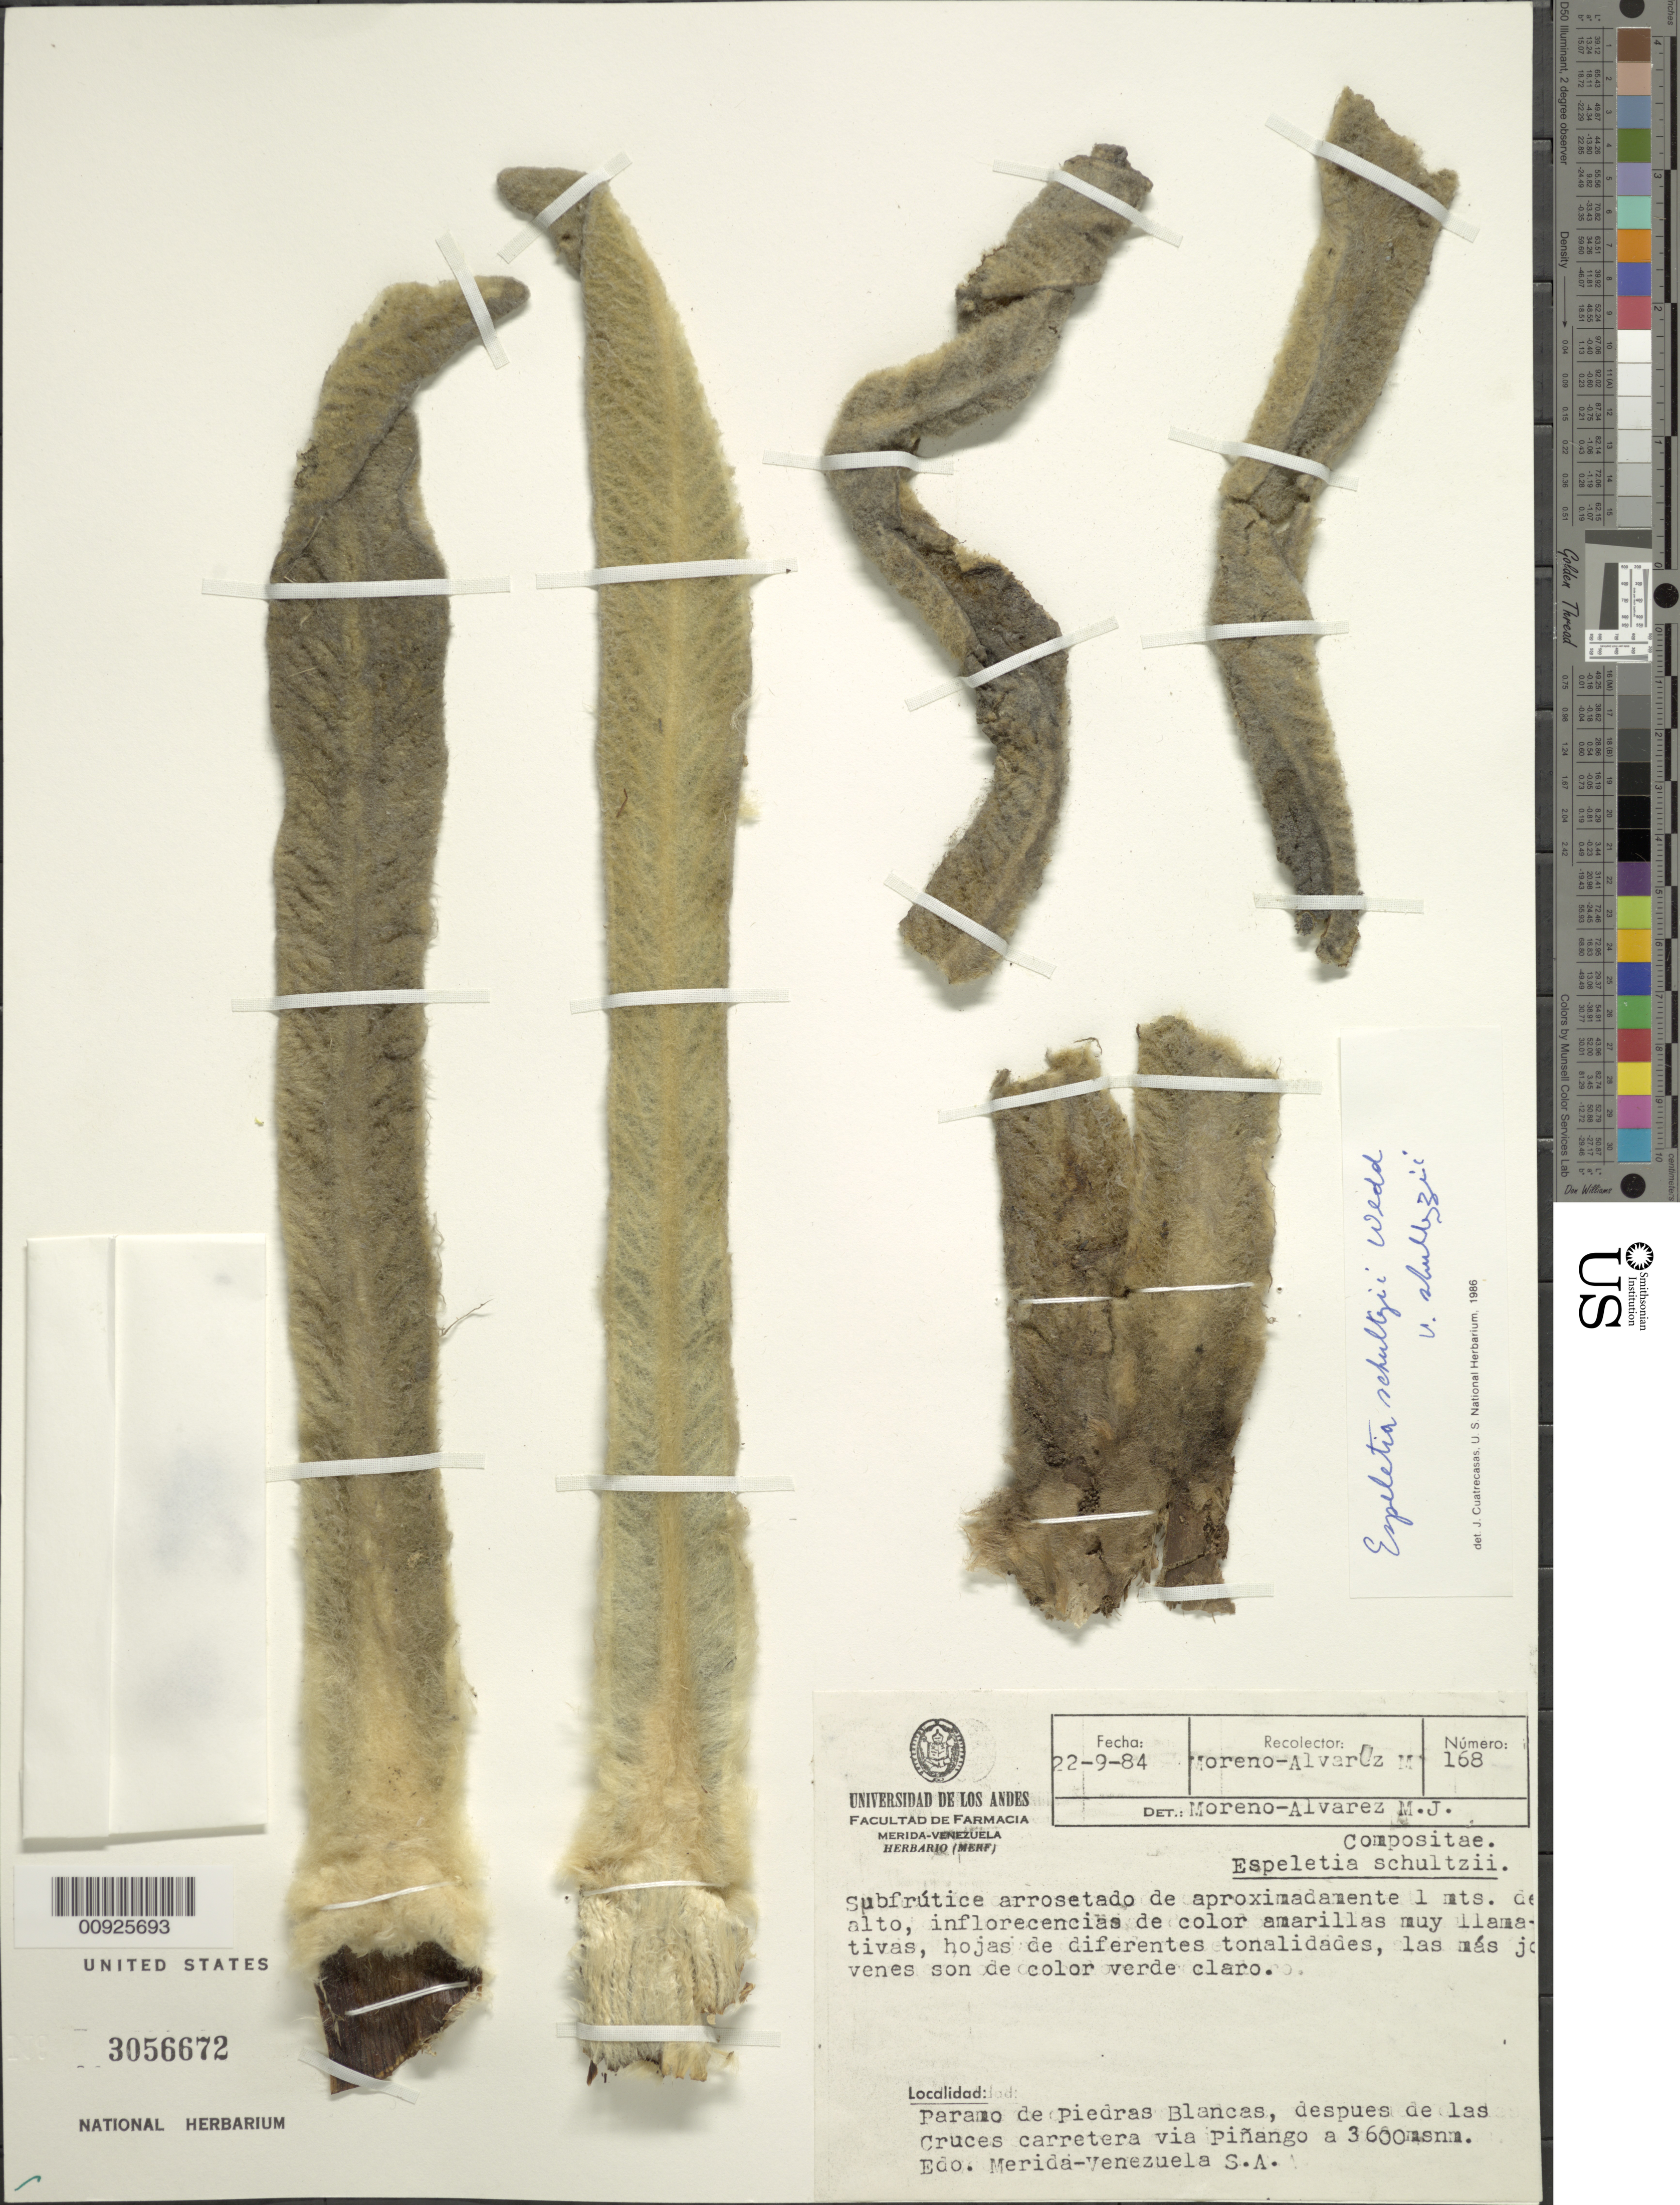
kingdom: Plantae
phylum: Tracheophyta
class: Magnoliopsida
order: Asterales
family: Asteraceae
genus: Espeletia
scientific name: Espeletia schultzii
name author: Wedd.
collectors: M. Moreno-Alvarez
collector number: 168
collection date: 1984-09-22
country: Venezuela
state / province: Mérida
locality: P. de Piedras Blancas. Páramo de Piedras Blancas, después de las Cruces, carretera vía Piñango.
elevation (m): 3600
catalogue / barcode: US 3056672